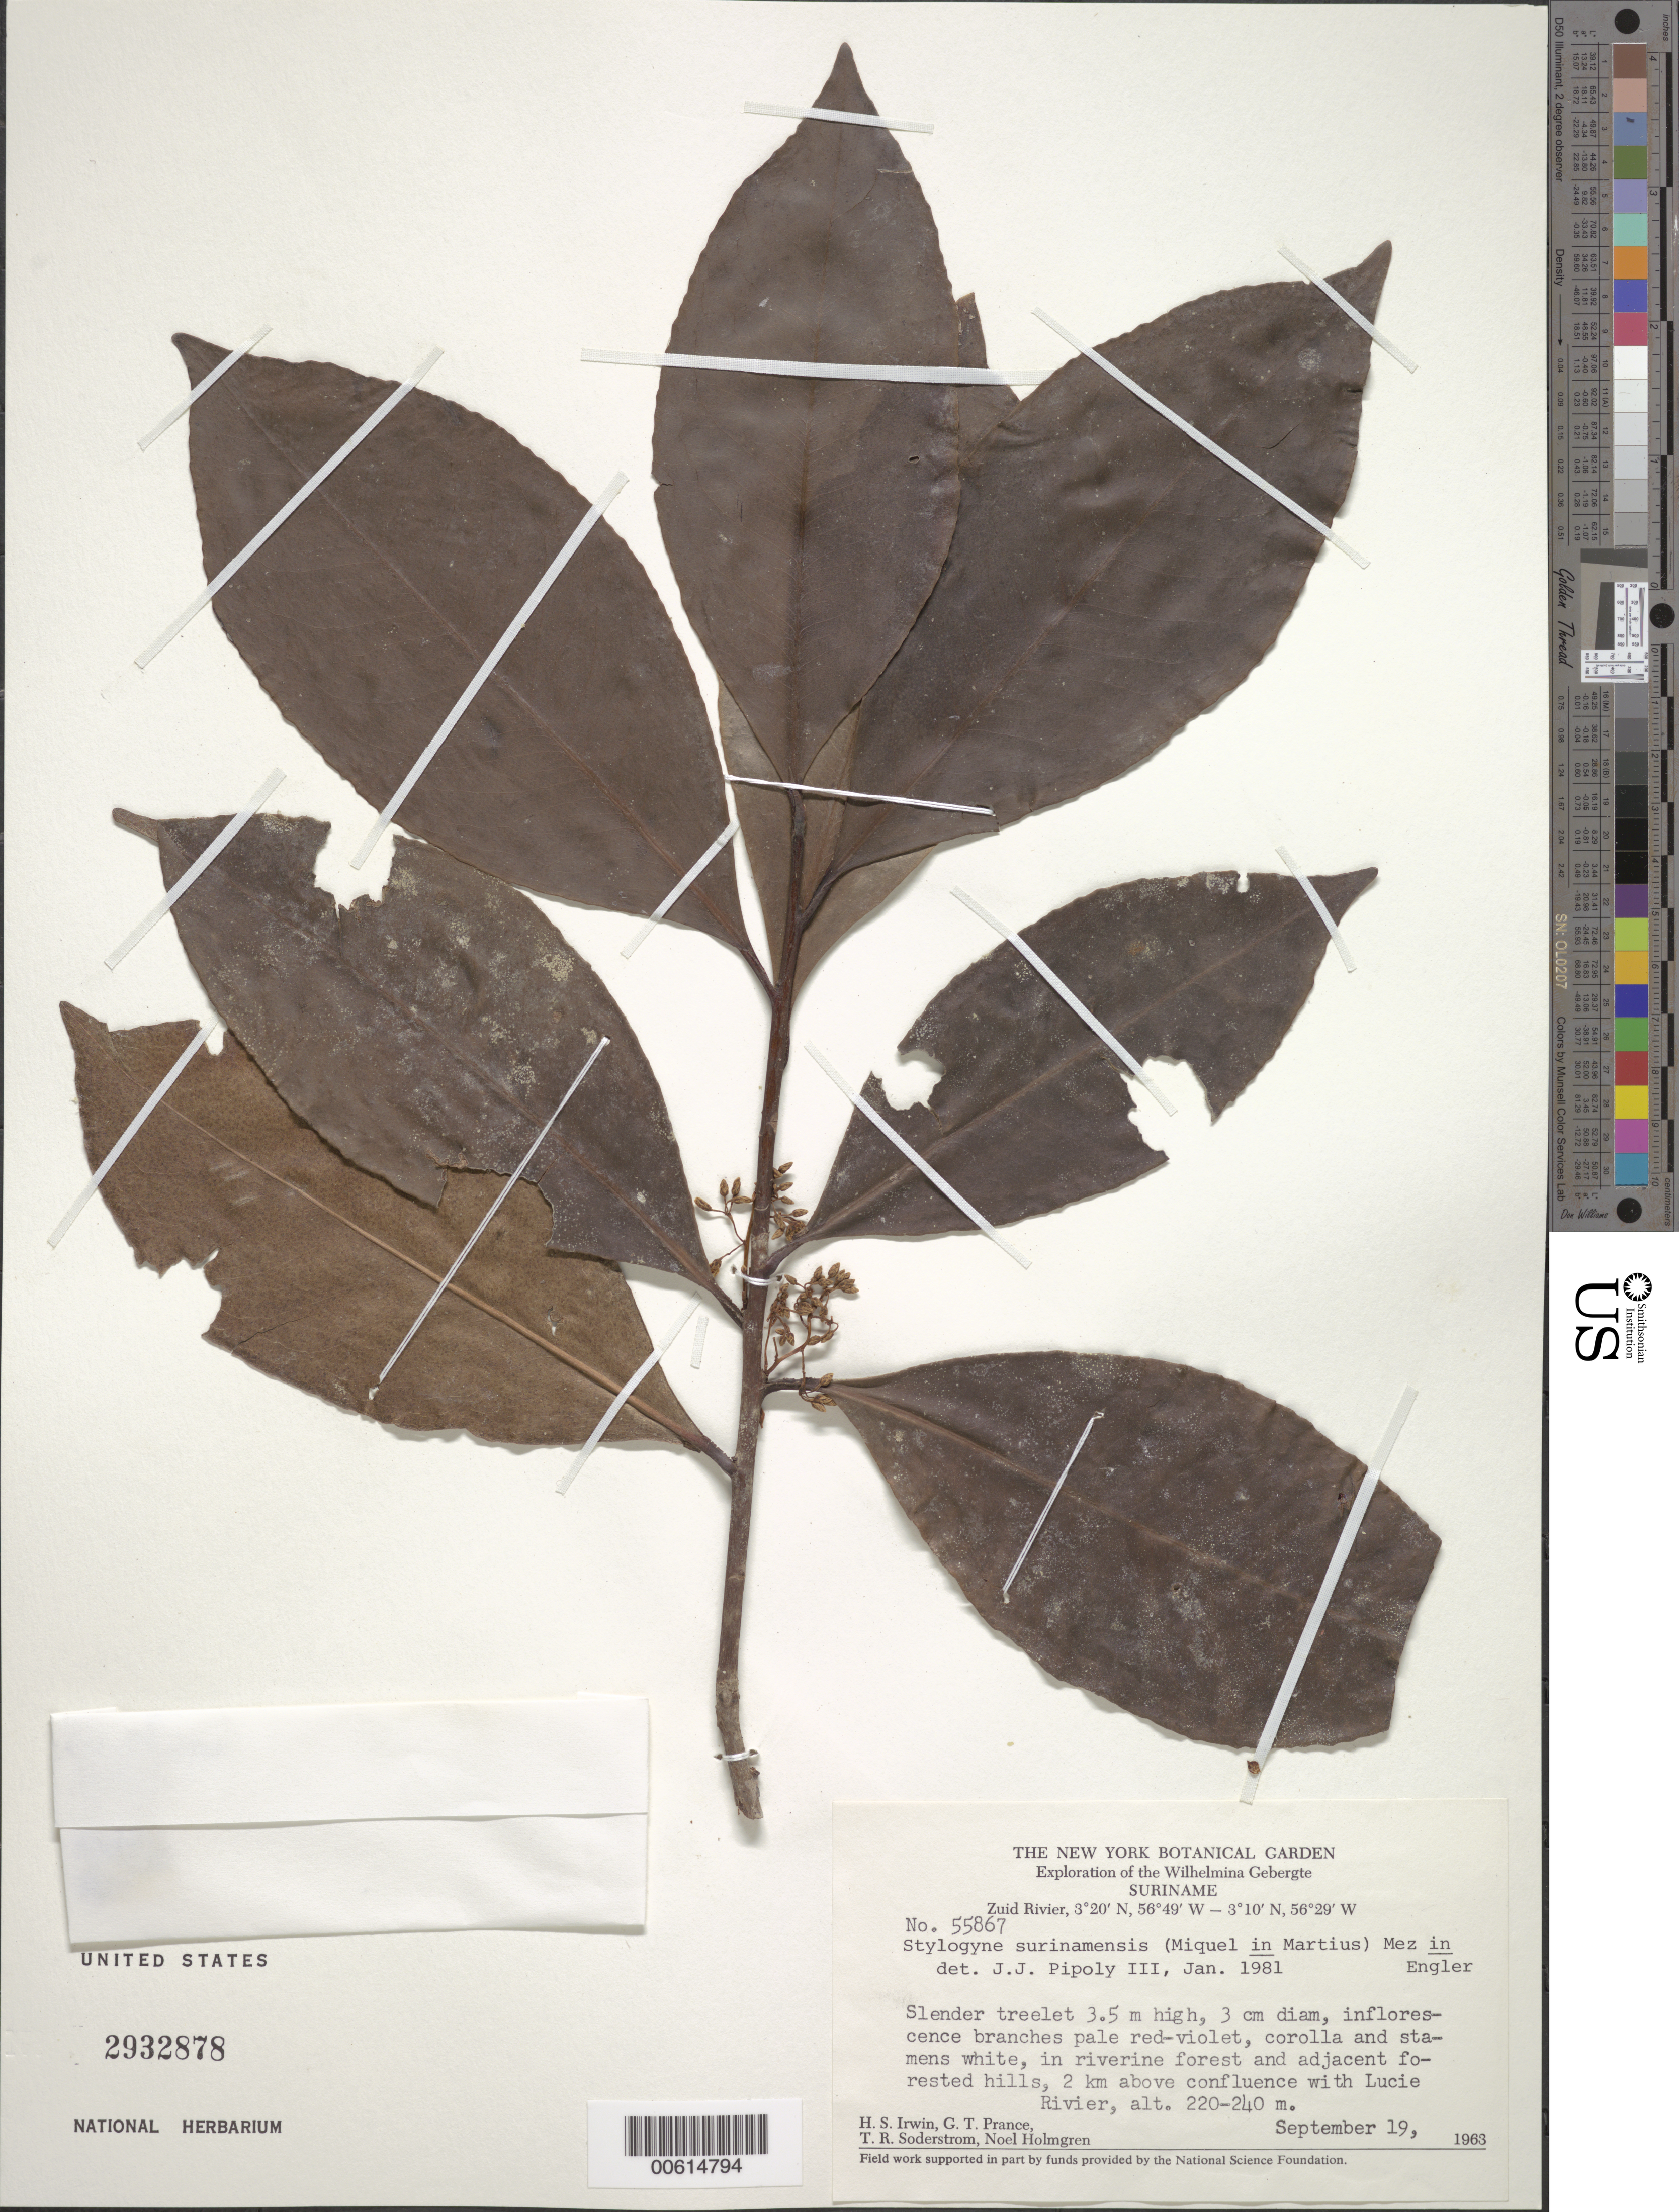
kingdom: Plantae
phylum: Tracheophyta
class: Magnoliopsida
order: Ericales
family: Primulaceae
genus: Stylogyne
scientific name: Stylogyne surinamensis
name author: (Miq.) Mez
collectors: H. Irwin, G. T. Prance, T. R. Soderstrom & N. H. Holmgren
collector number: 55867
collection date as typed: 19-Sep-63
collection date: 1963-09-19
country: Suriname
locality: Zuid River, 2 km above confluence with Lucie R., Wilhelmina Gebergte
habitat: Riverine forest and adjacent forested hills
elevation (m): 220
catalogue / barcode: US 2932878